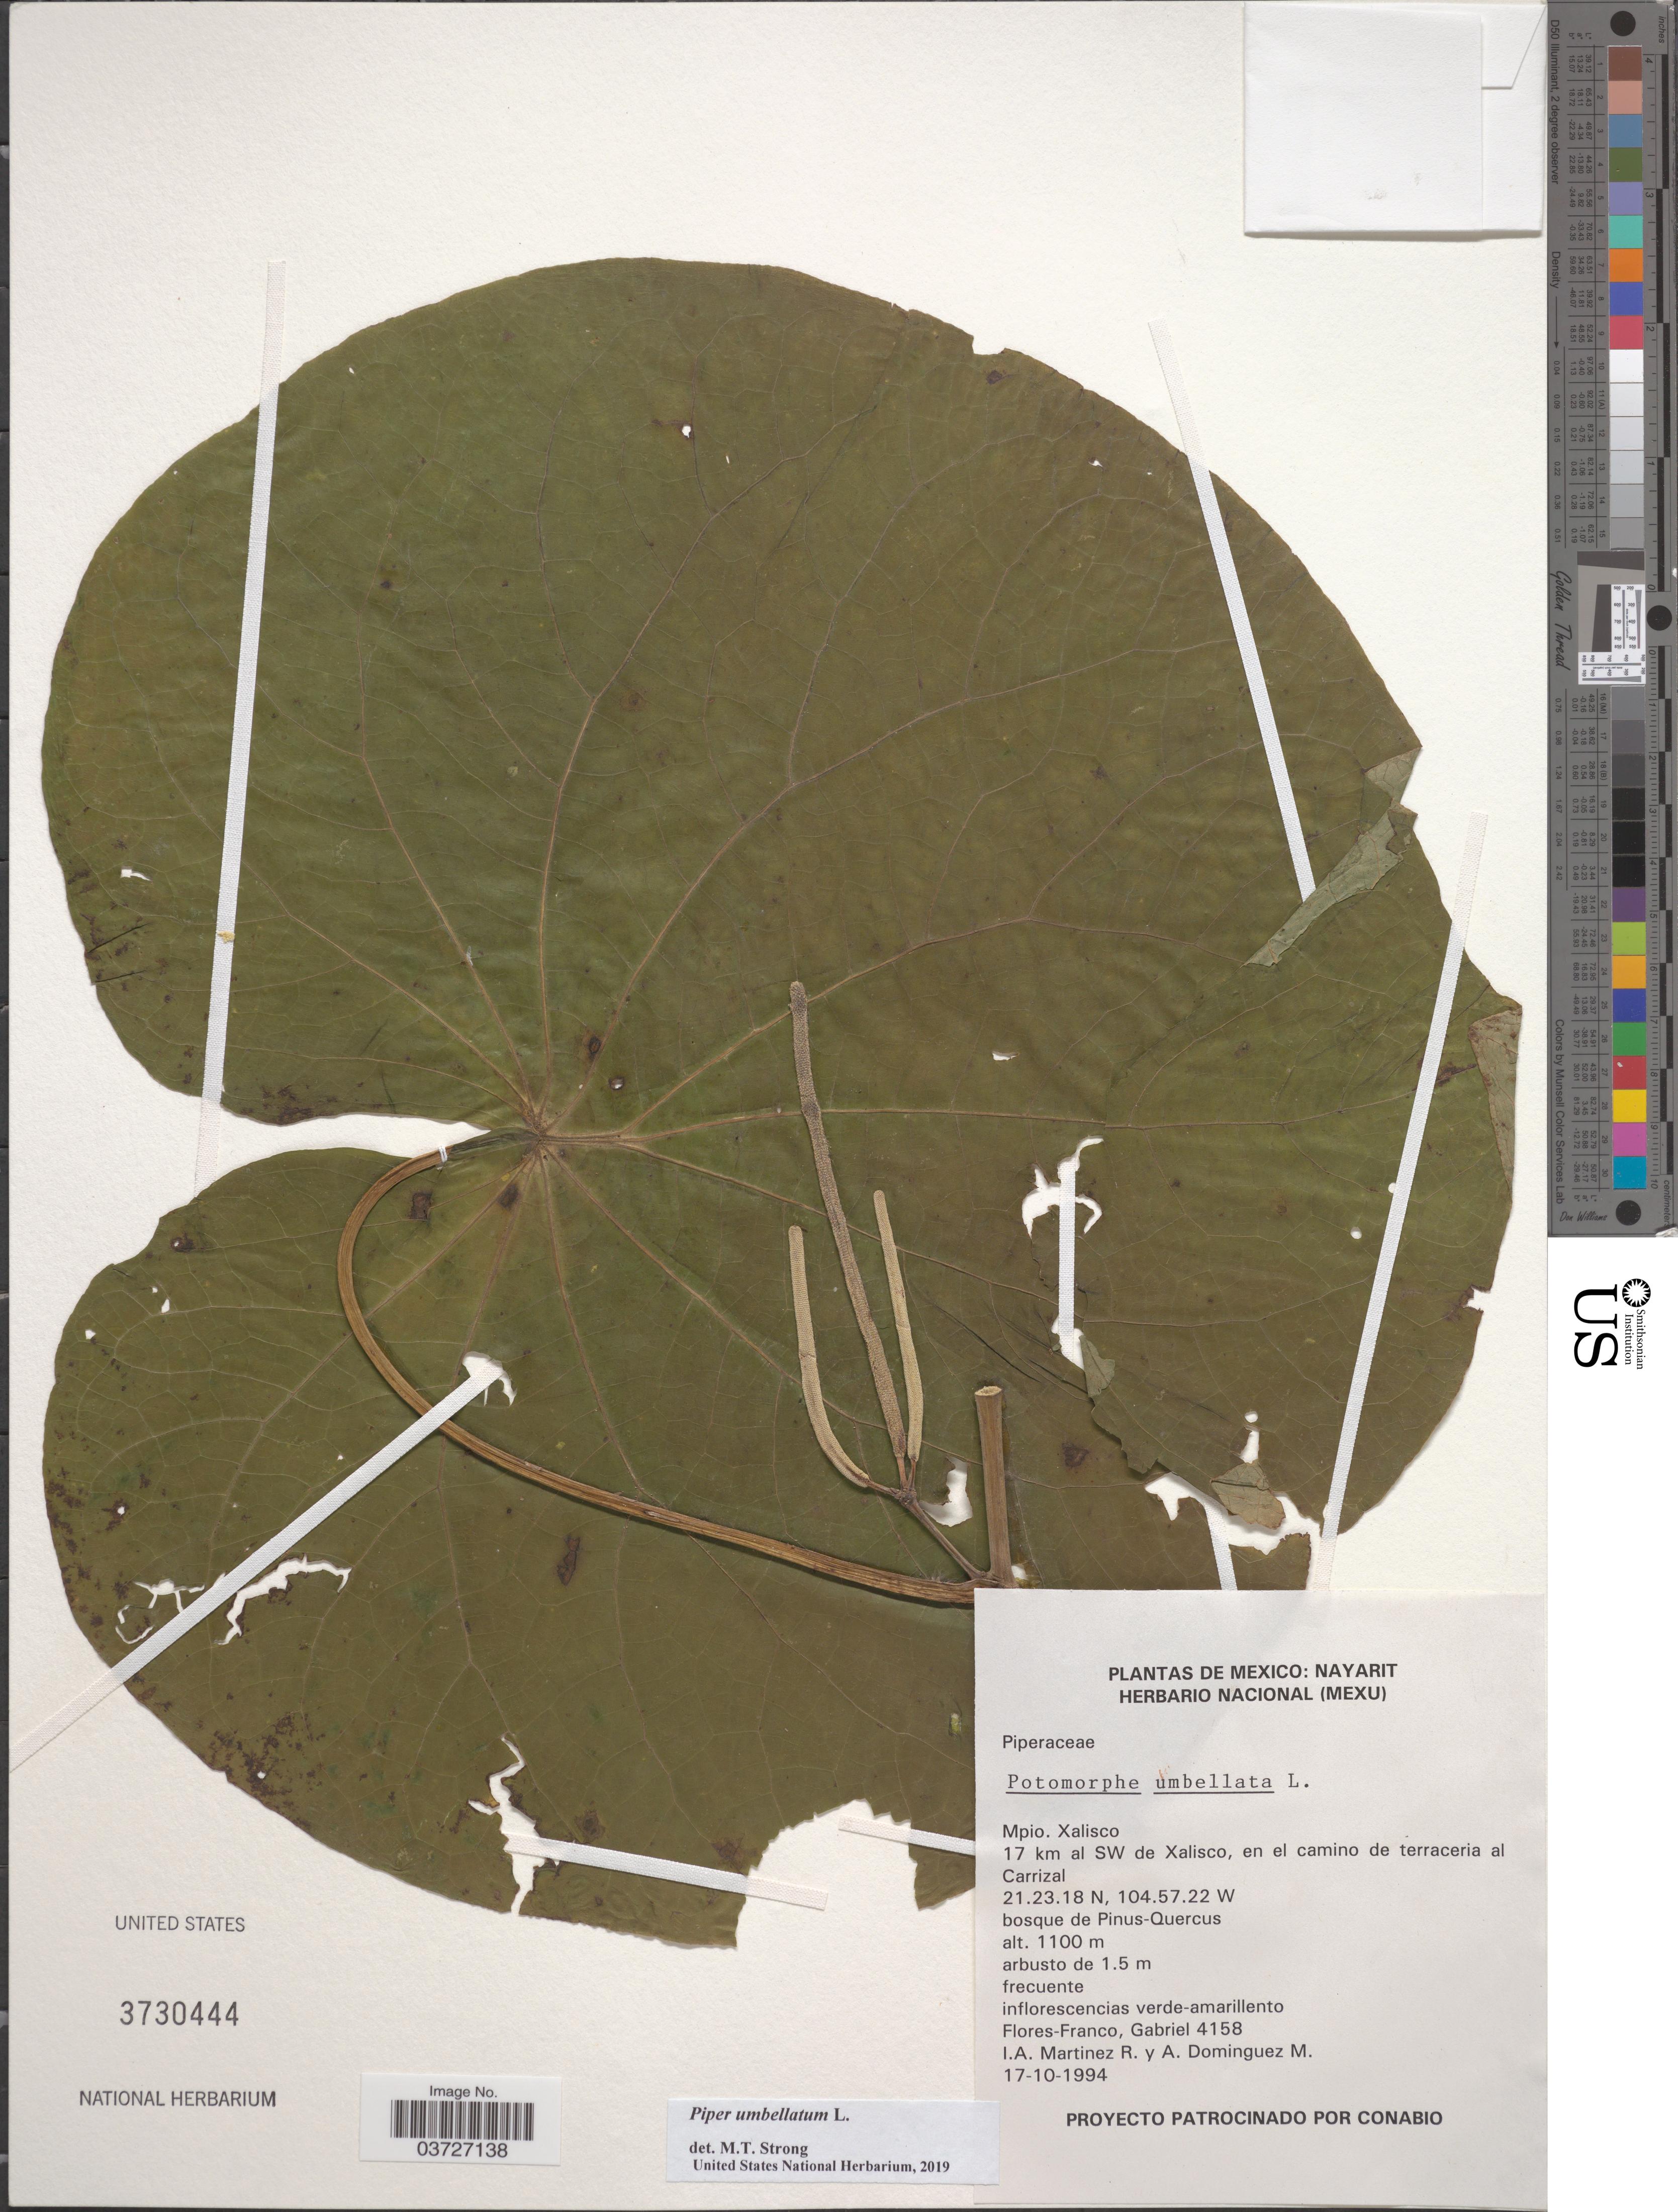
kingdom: Plantae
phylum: Tracheophyta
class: Magnoliopsida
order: Piperales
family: Piperaceae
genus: Piper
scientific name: Piper umbellatum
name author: L.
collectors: G. Flores F., I. A. Martinez R. & A. Dominguez M.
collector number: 4158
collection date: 1994-10-17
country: Mexico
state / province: Nayarit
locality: Mpio. Xalisco, 17 km al SW de Xalisco, en el camino de terraceria al Carrizal.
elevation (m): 1100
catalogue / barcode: US 3730444